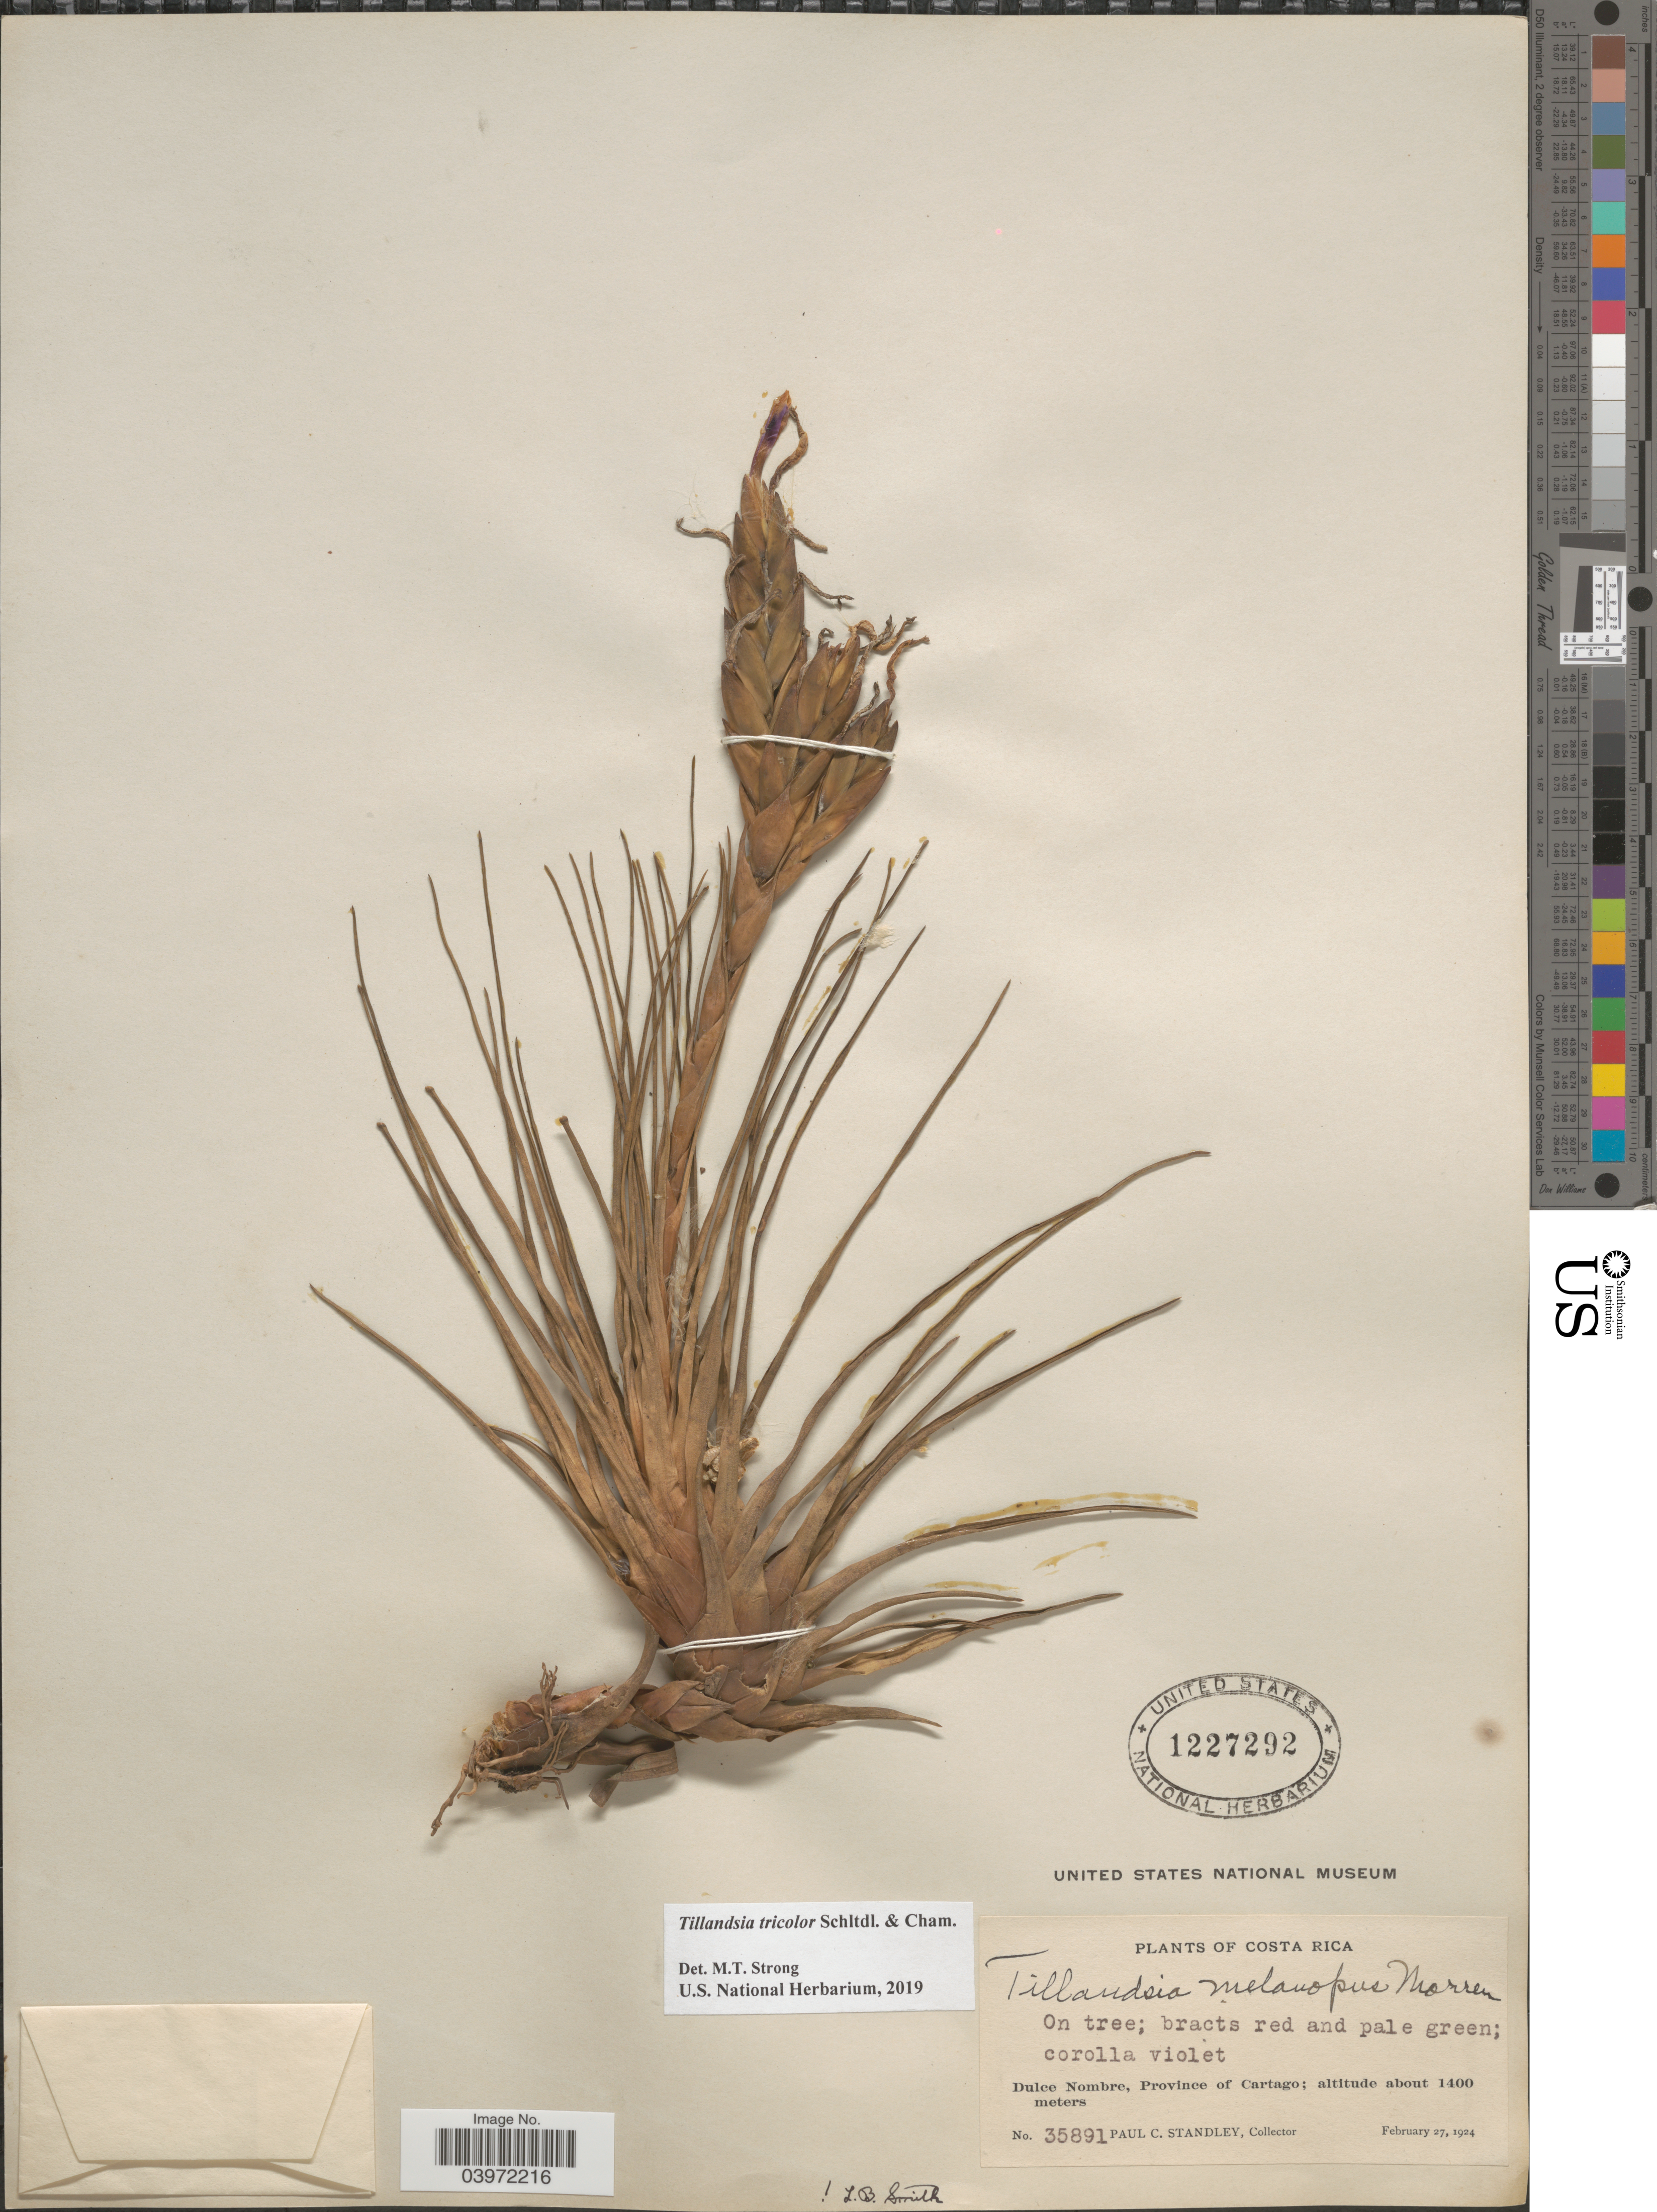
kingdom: Plantae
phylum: Tracheophyta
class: Liliopsida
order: Poales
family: Bromeliaceae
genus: Tillandsia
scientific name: Tillandsia tricolor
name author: Schltdl. & Cham.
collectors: P. C. Standley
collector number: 35891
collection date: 1924-02-27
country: Costa Rica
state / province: Cartago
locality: Dulce Nombre.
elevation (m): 1400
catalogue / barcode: US 1227292